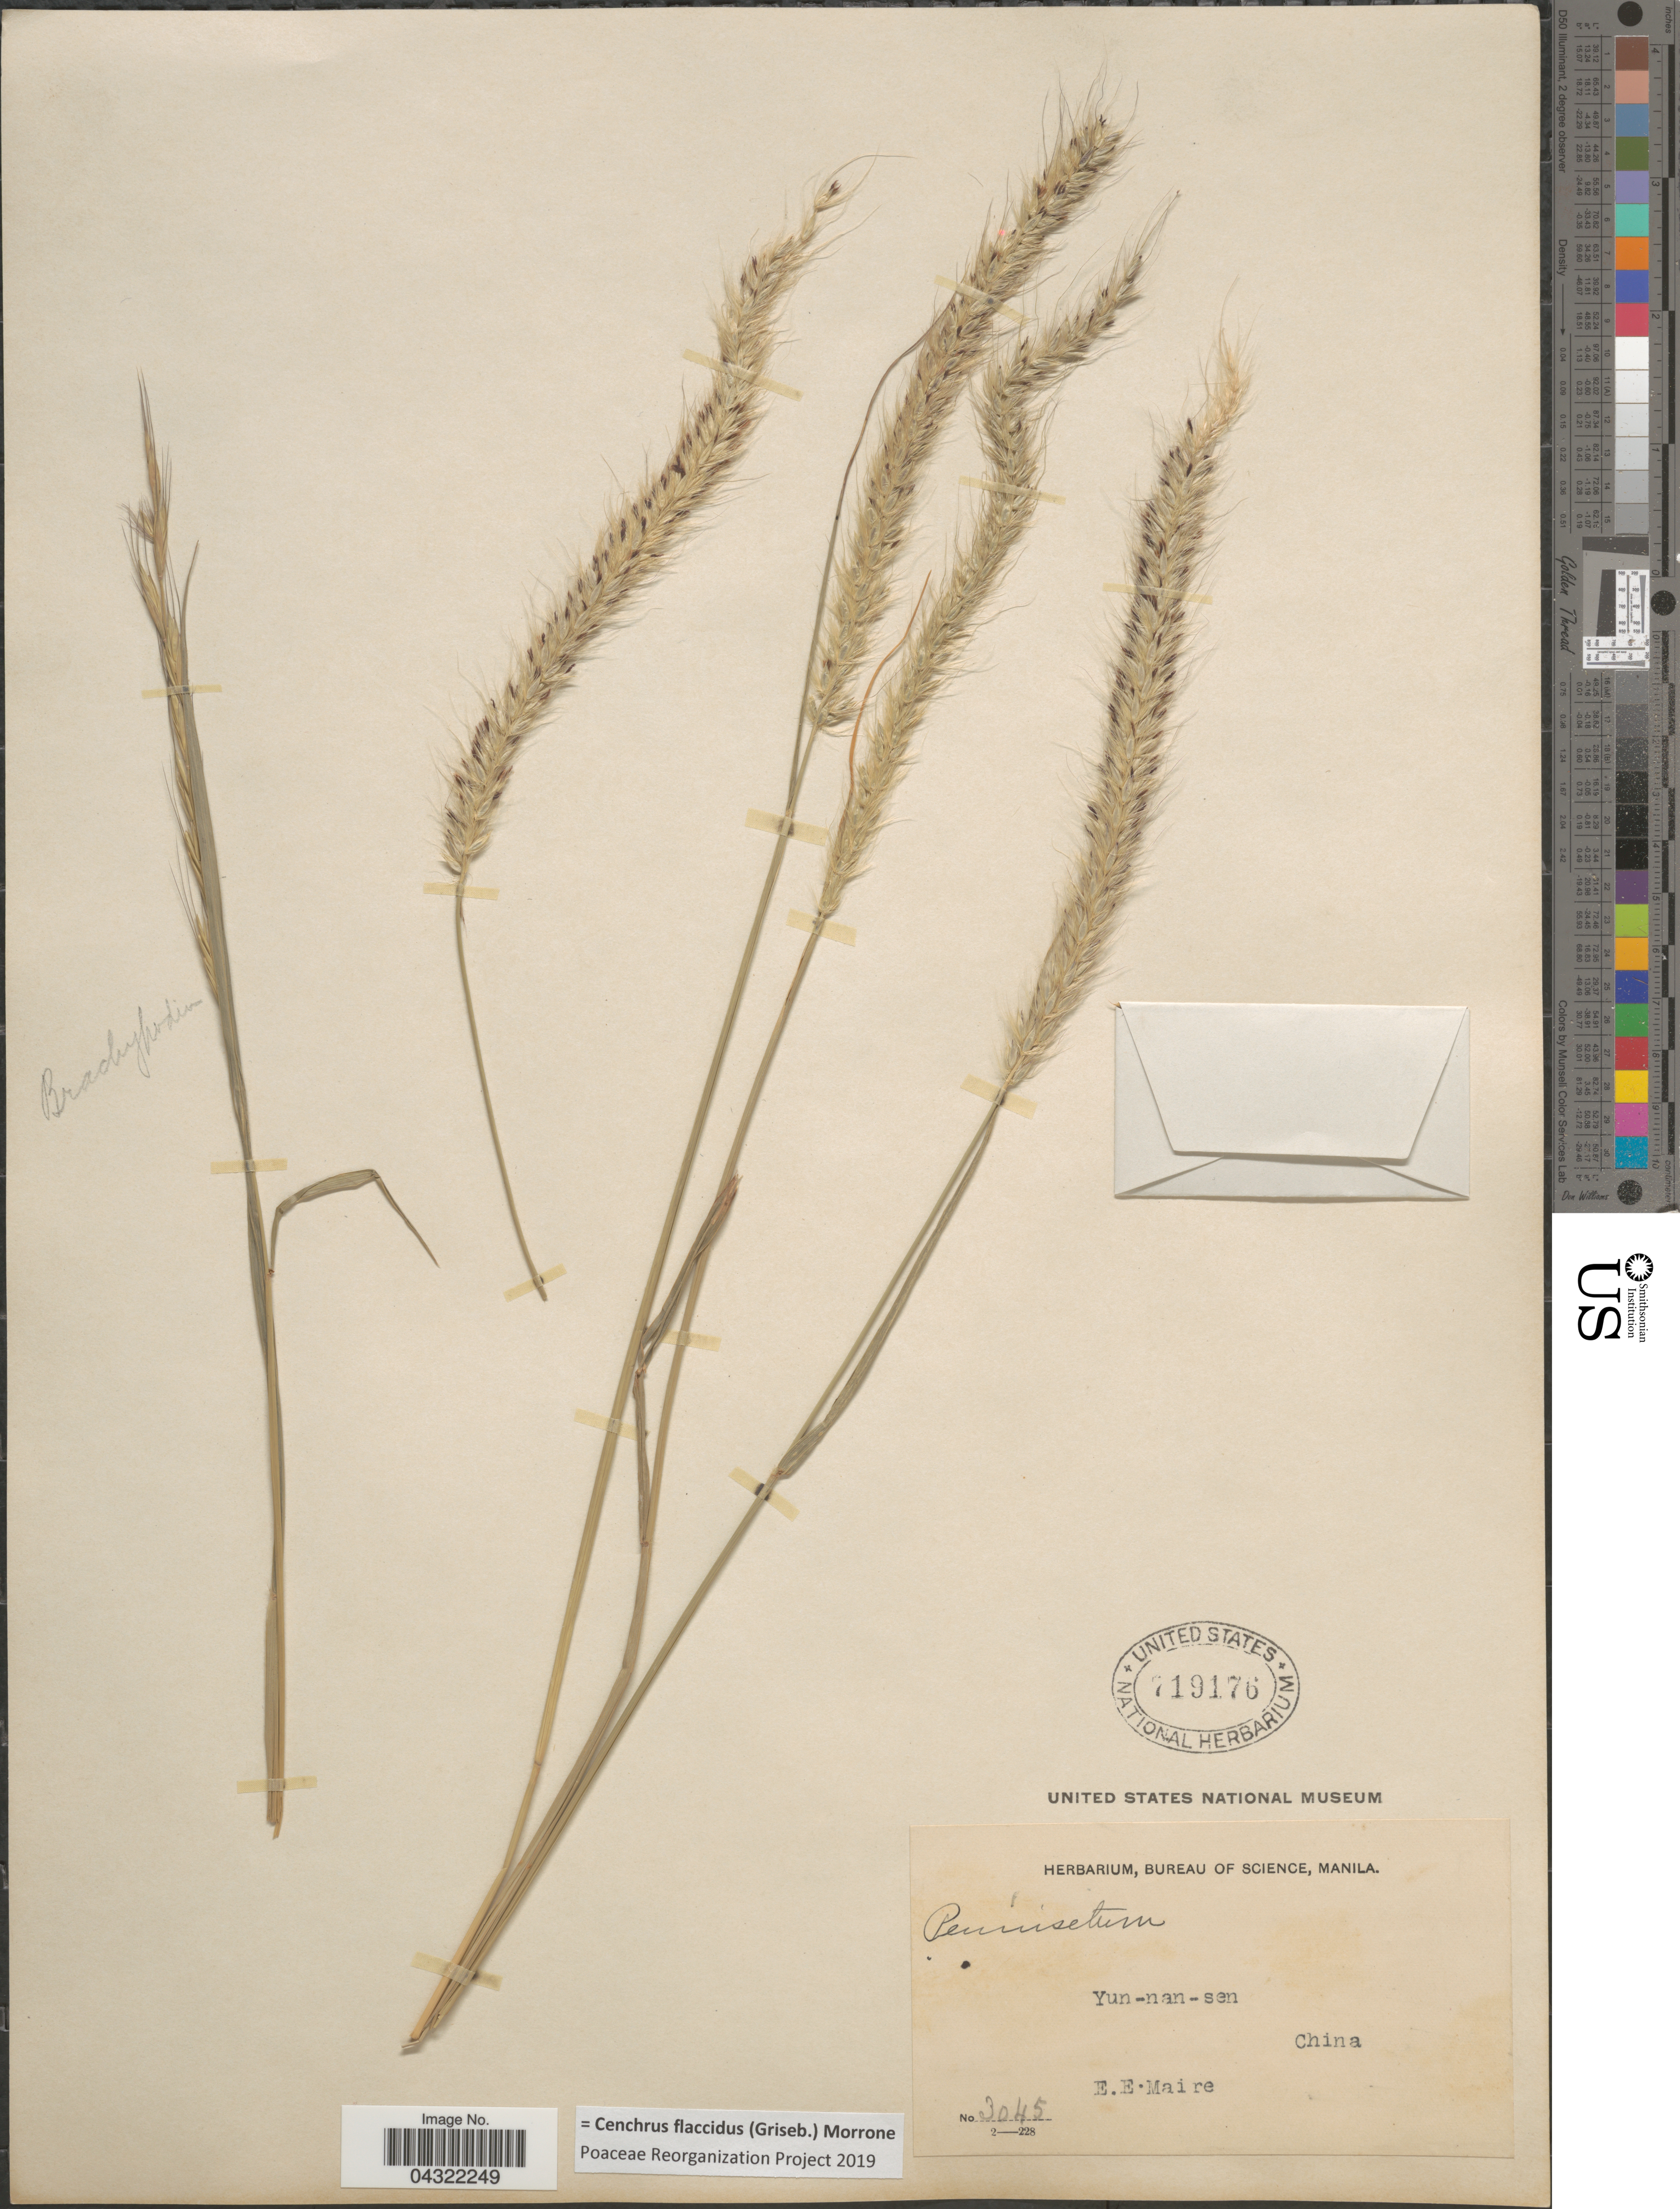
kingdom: Plantae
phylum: Tracheophyta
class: Liliopsida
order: Poales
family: Poaceae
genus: Cenchrus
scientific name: Cenchrus flaccidus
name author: (Griseb.) Morrone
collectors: E. E. Maire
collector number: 3045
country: China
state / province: Yunnan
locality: Yun-nan-sen.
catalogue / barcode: US 719176